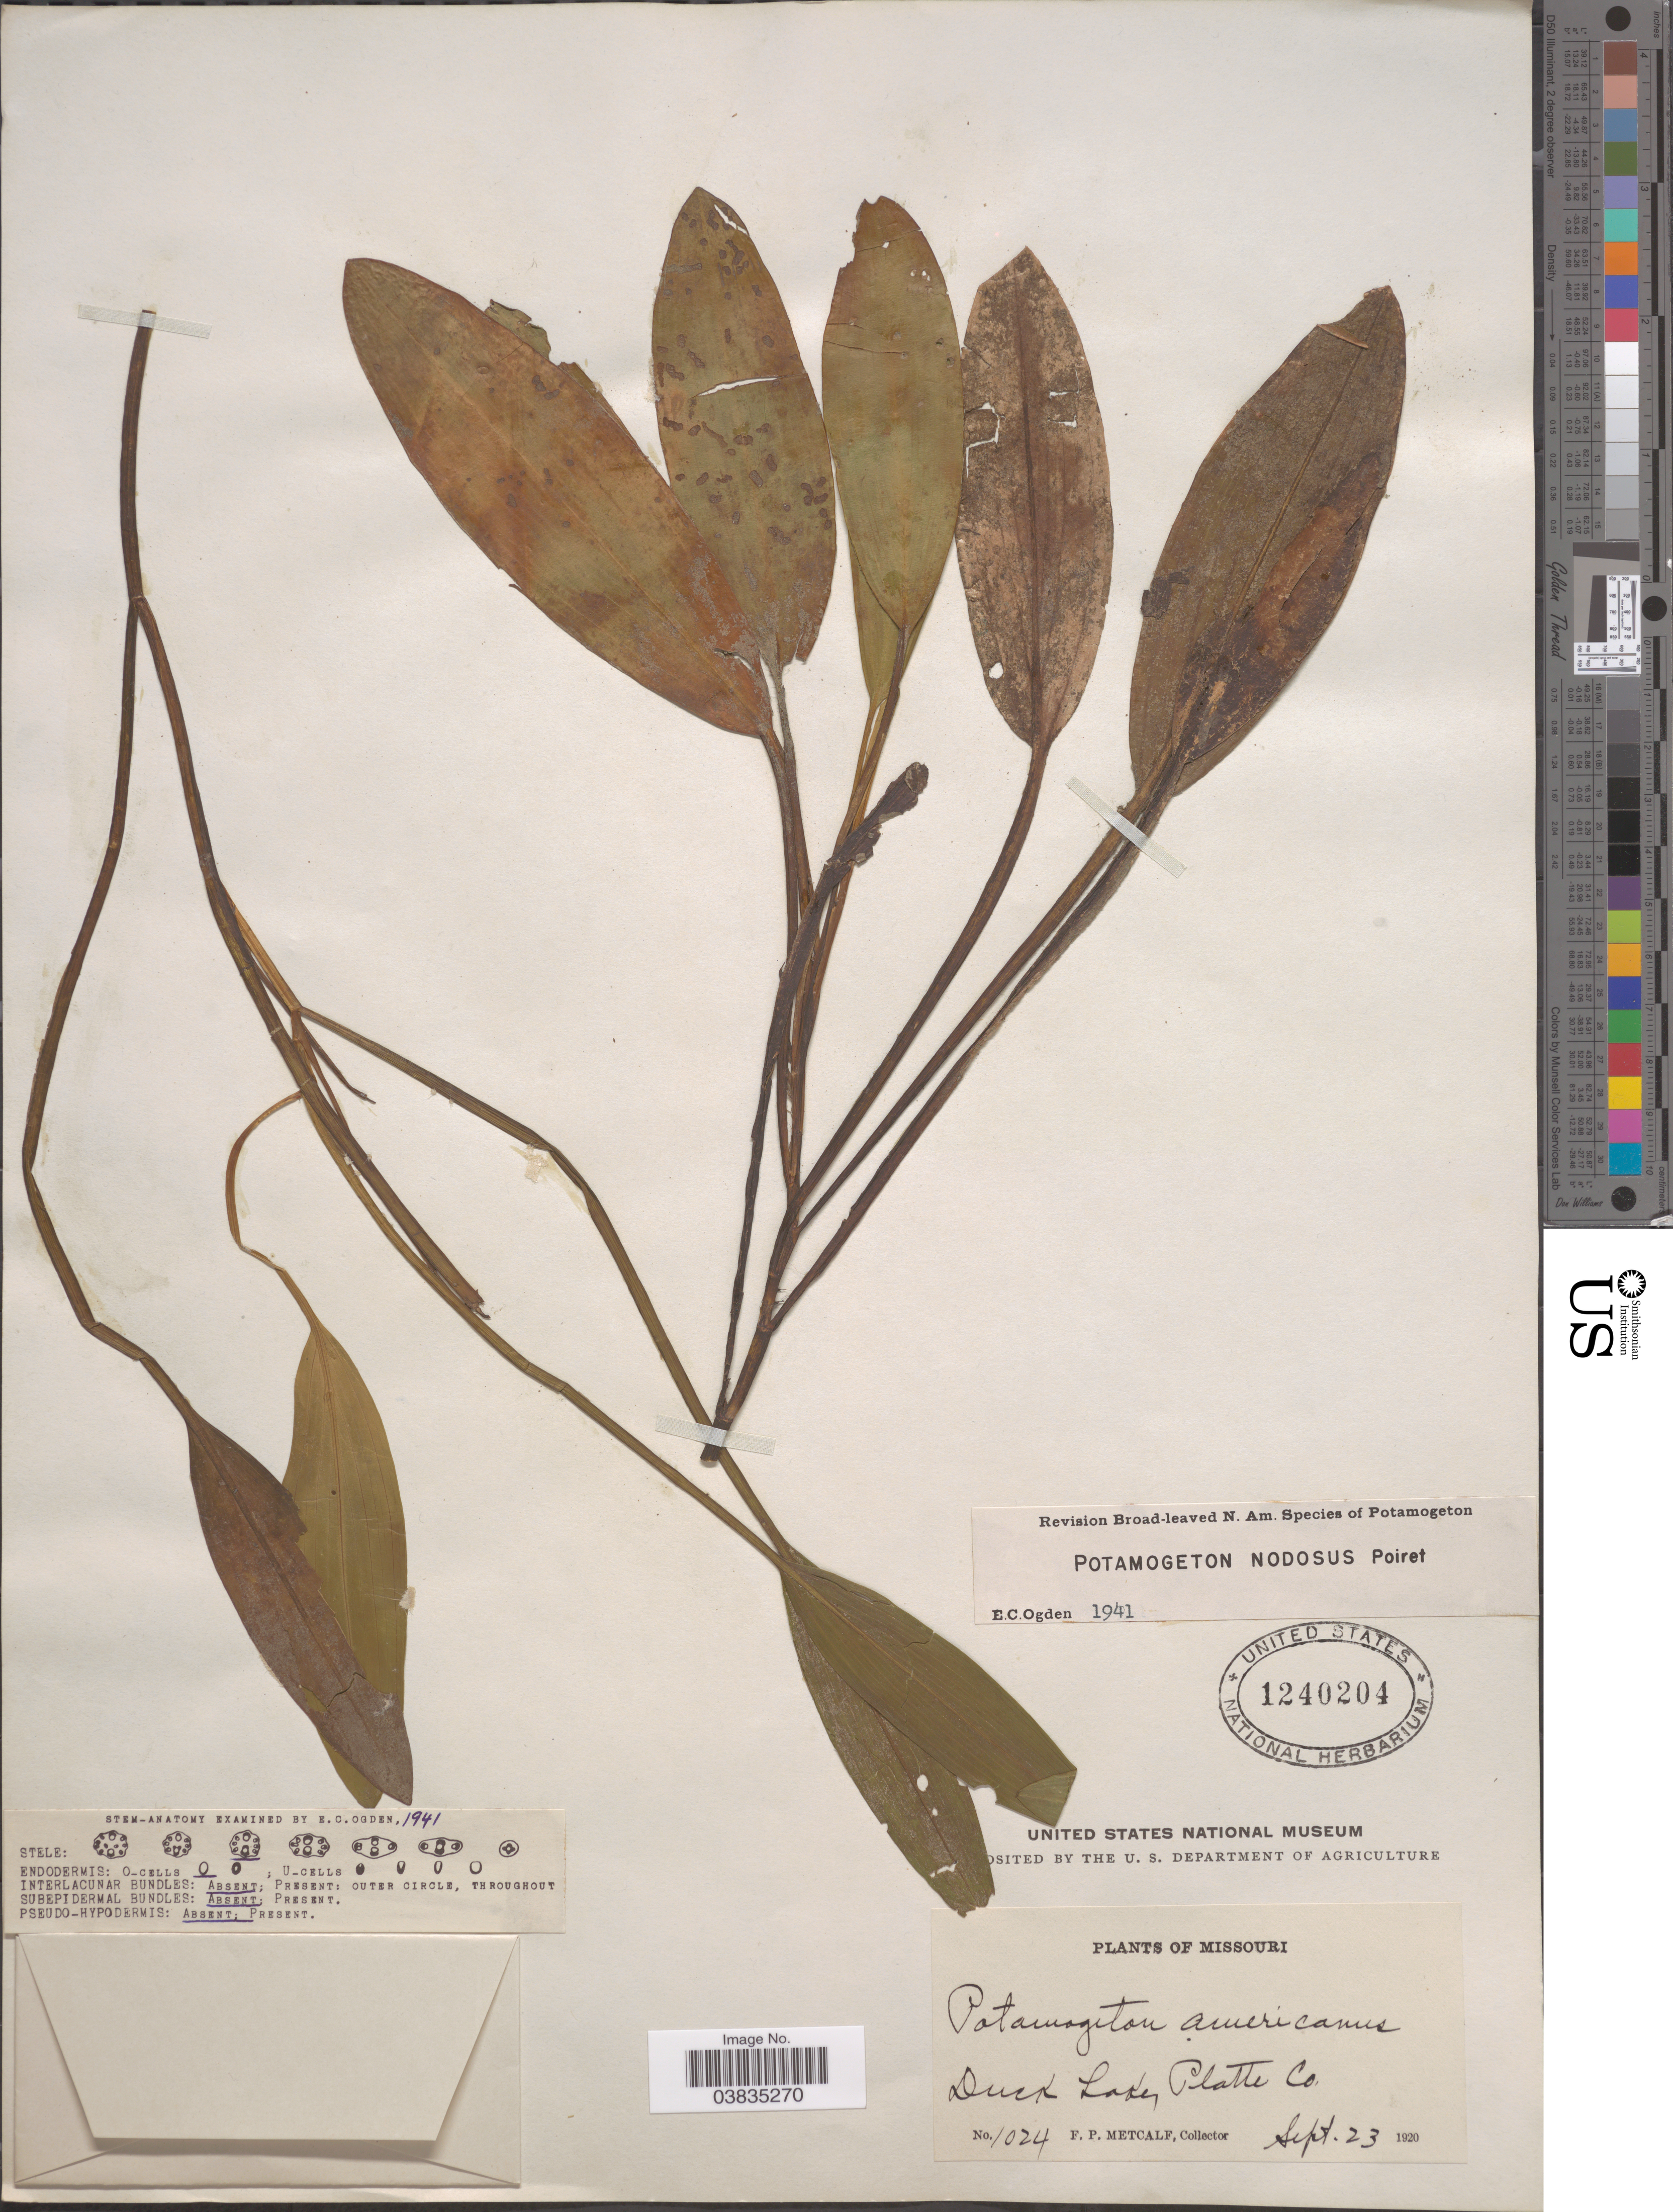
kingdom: Plantae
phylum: Tracheophyta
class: Liliopsida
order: Alismatales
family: Potamogetonaceae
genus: Potamogeton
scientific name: Potamogeton nodosus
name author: Poir.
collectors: F. Metcalf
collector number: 1024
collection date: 1920-09-23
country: United States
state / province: Missouri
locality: Duck Lake, Platte Co.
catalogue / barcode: US 1240204